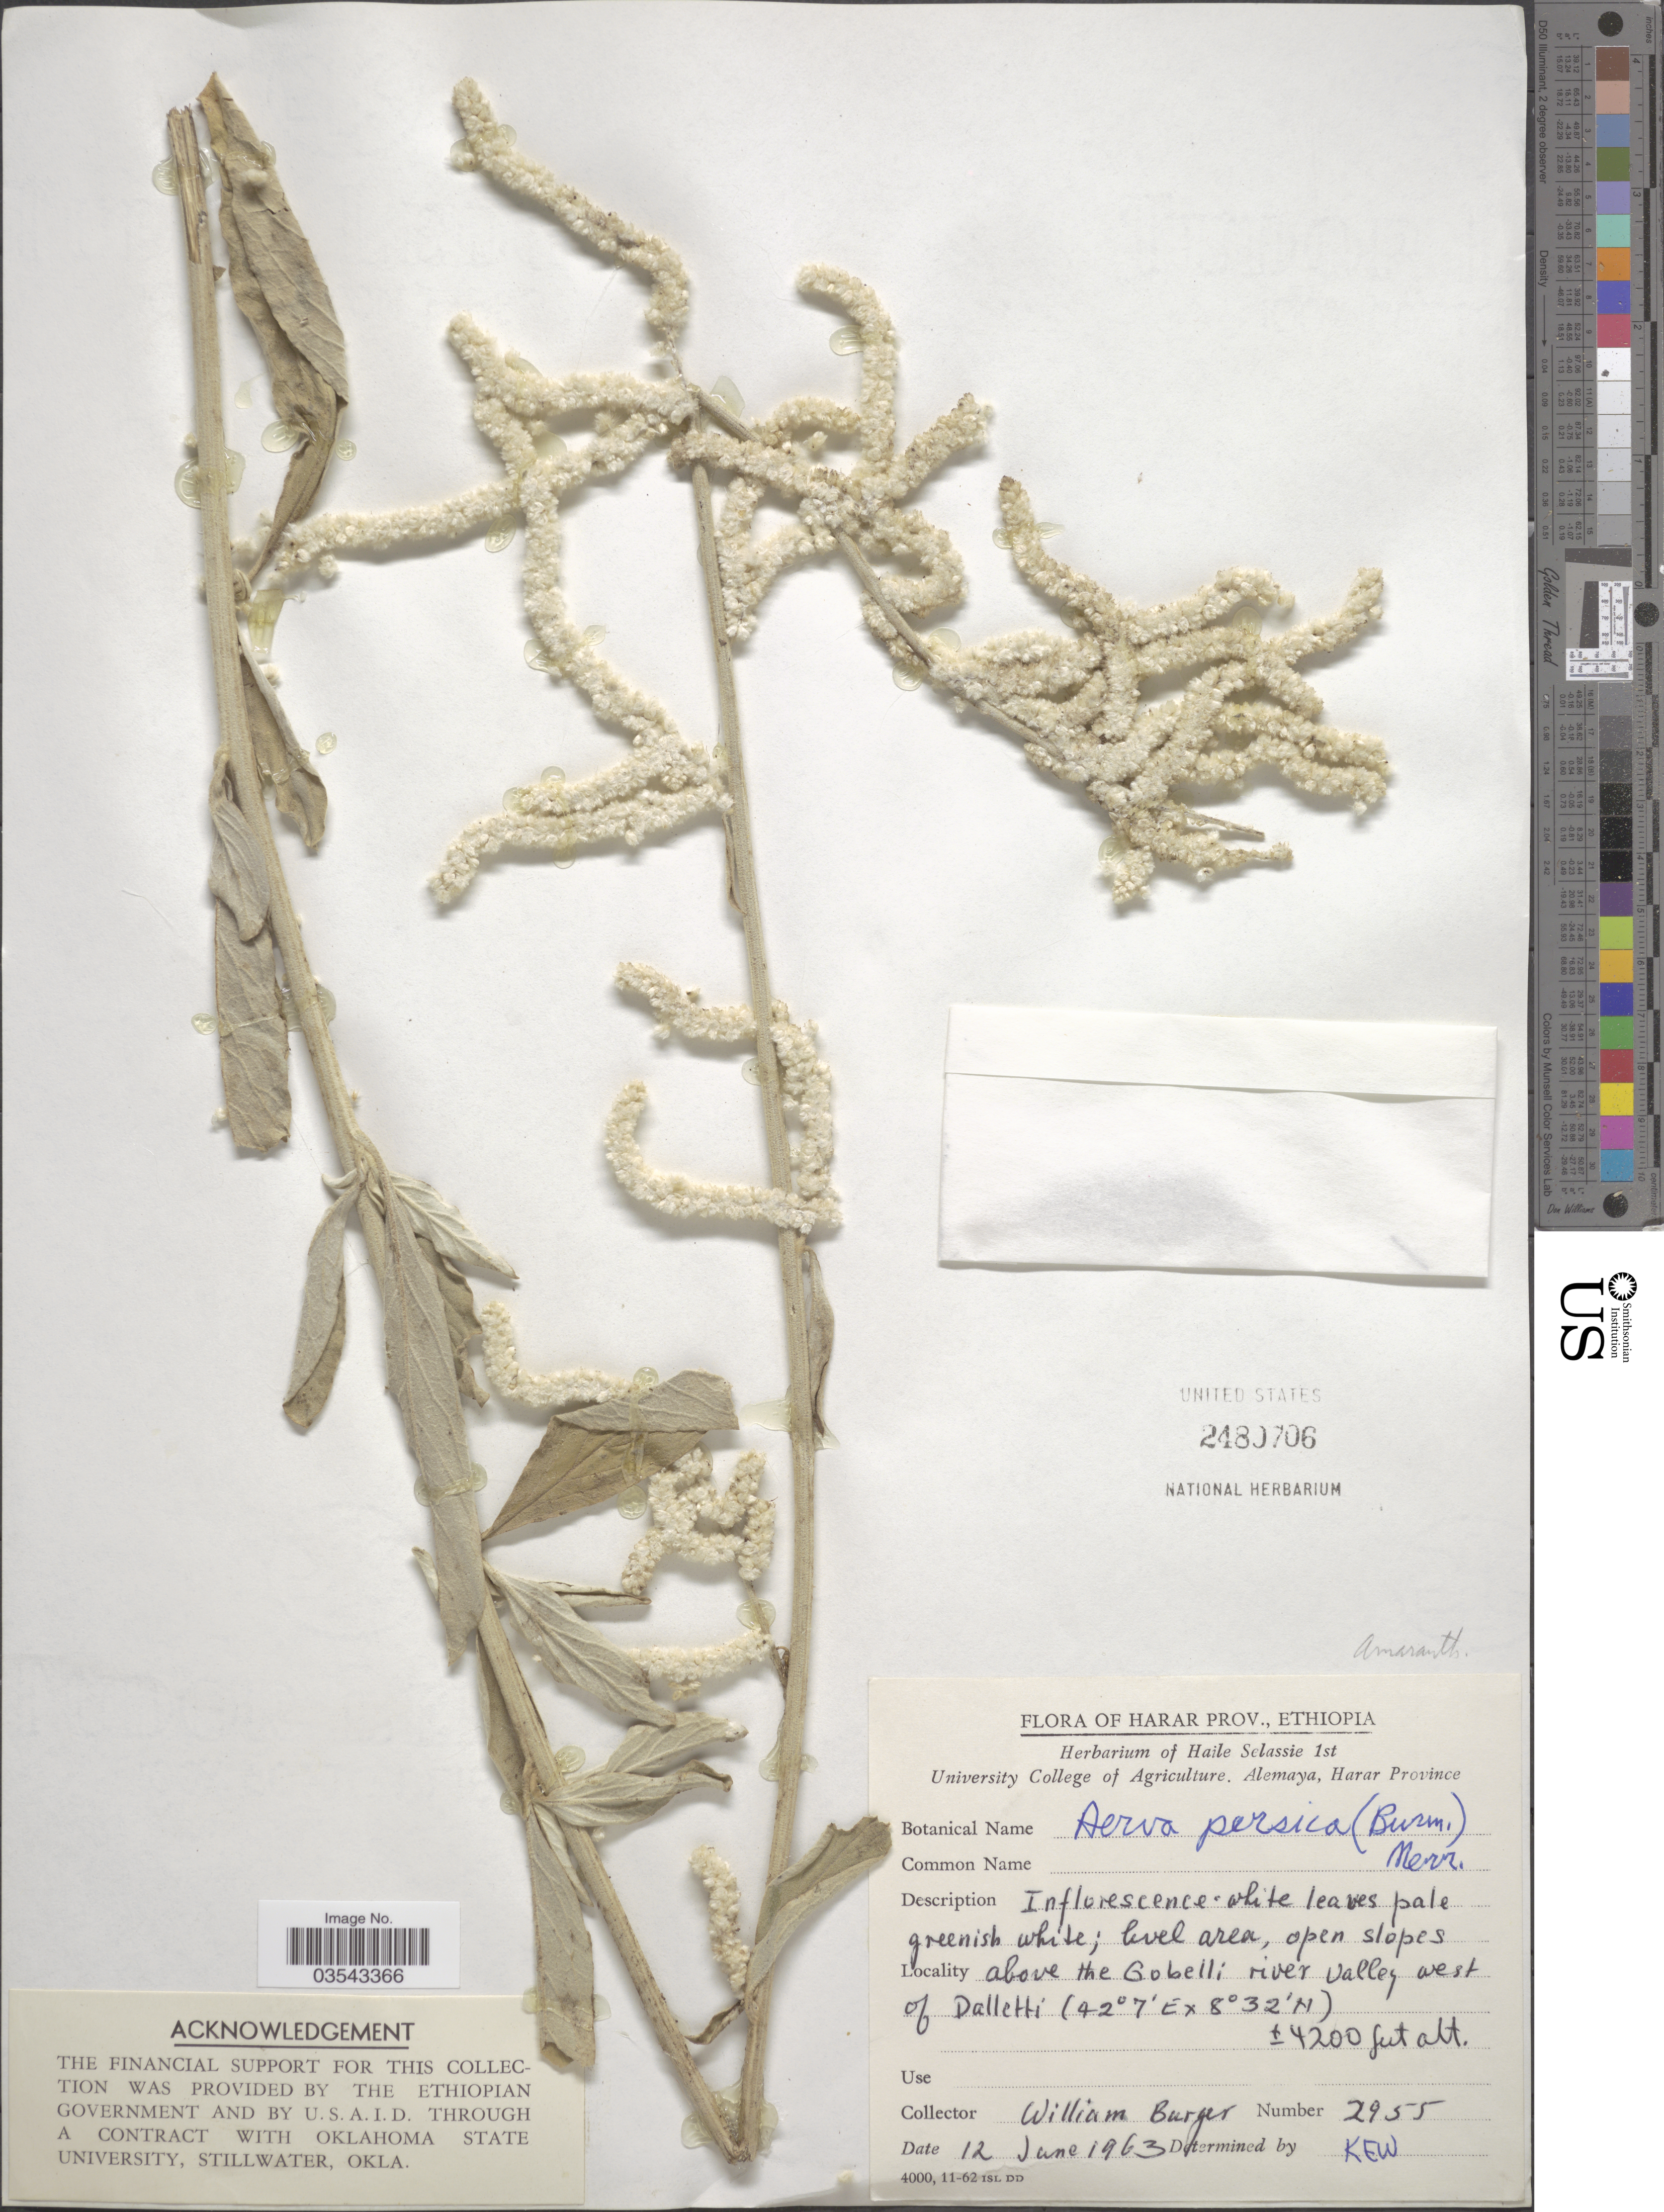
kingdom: Plantae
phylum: Tracheophyta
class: Magnoliopsida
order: Caryophyllales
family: Amaranthaceae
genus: Aerva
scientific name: Aerva javanica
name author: (Burm. f.) Juss. ex Schult.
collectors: W. Burger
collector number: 2955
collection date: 1963-06-12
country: Ethiopia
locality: Harar Prov. Above the Gobelli river valley west of Dalletti.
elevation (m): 1280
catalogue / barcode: US 2480706